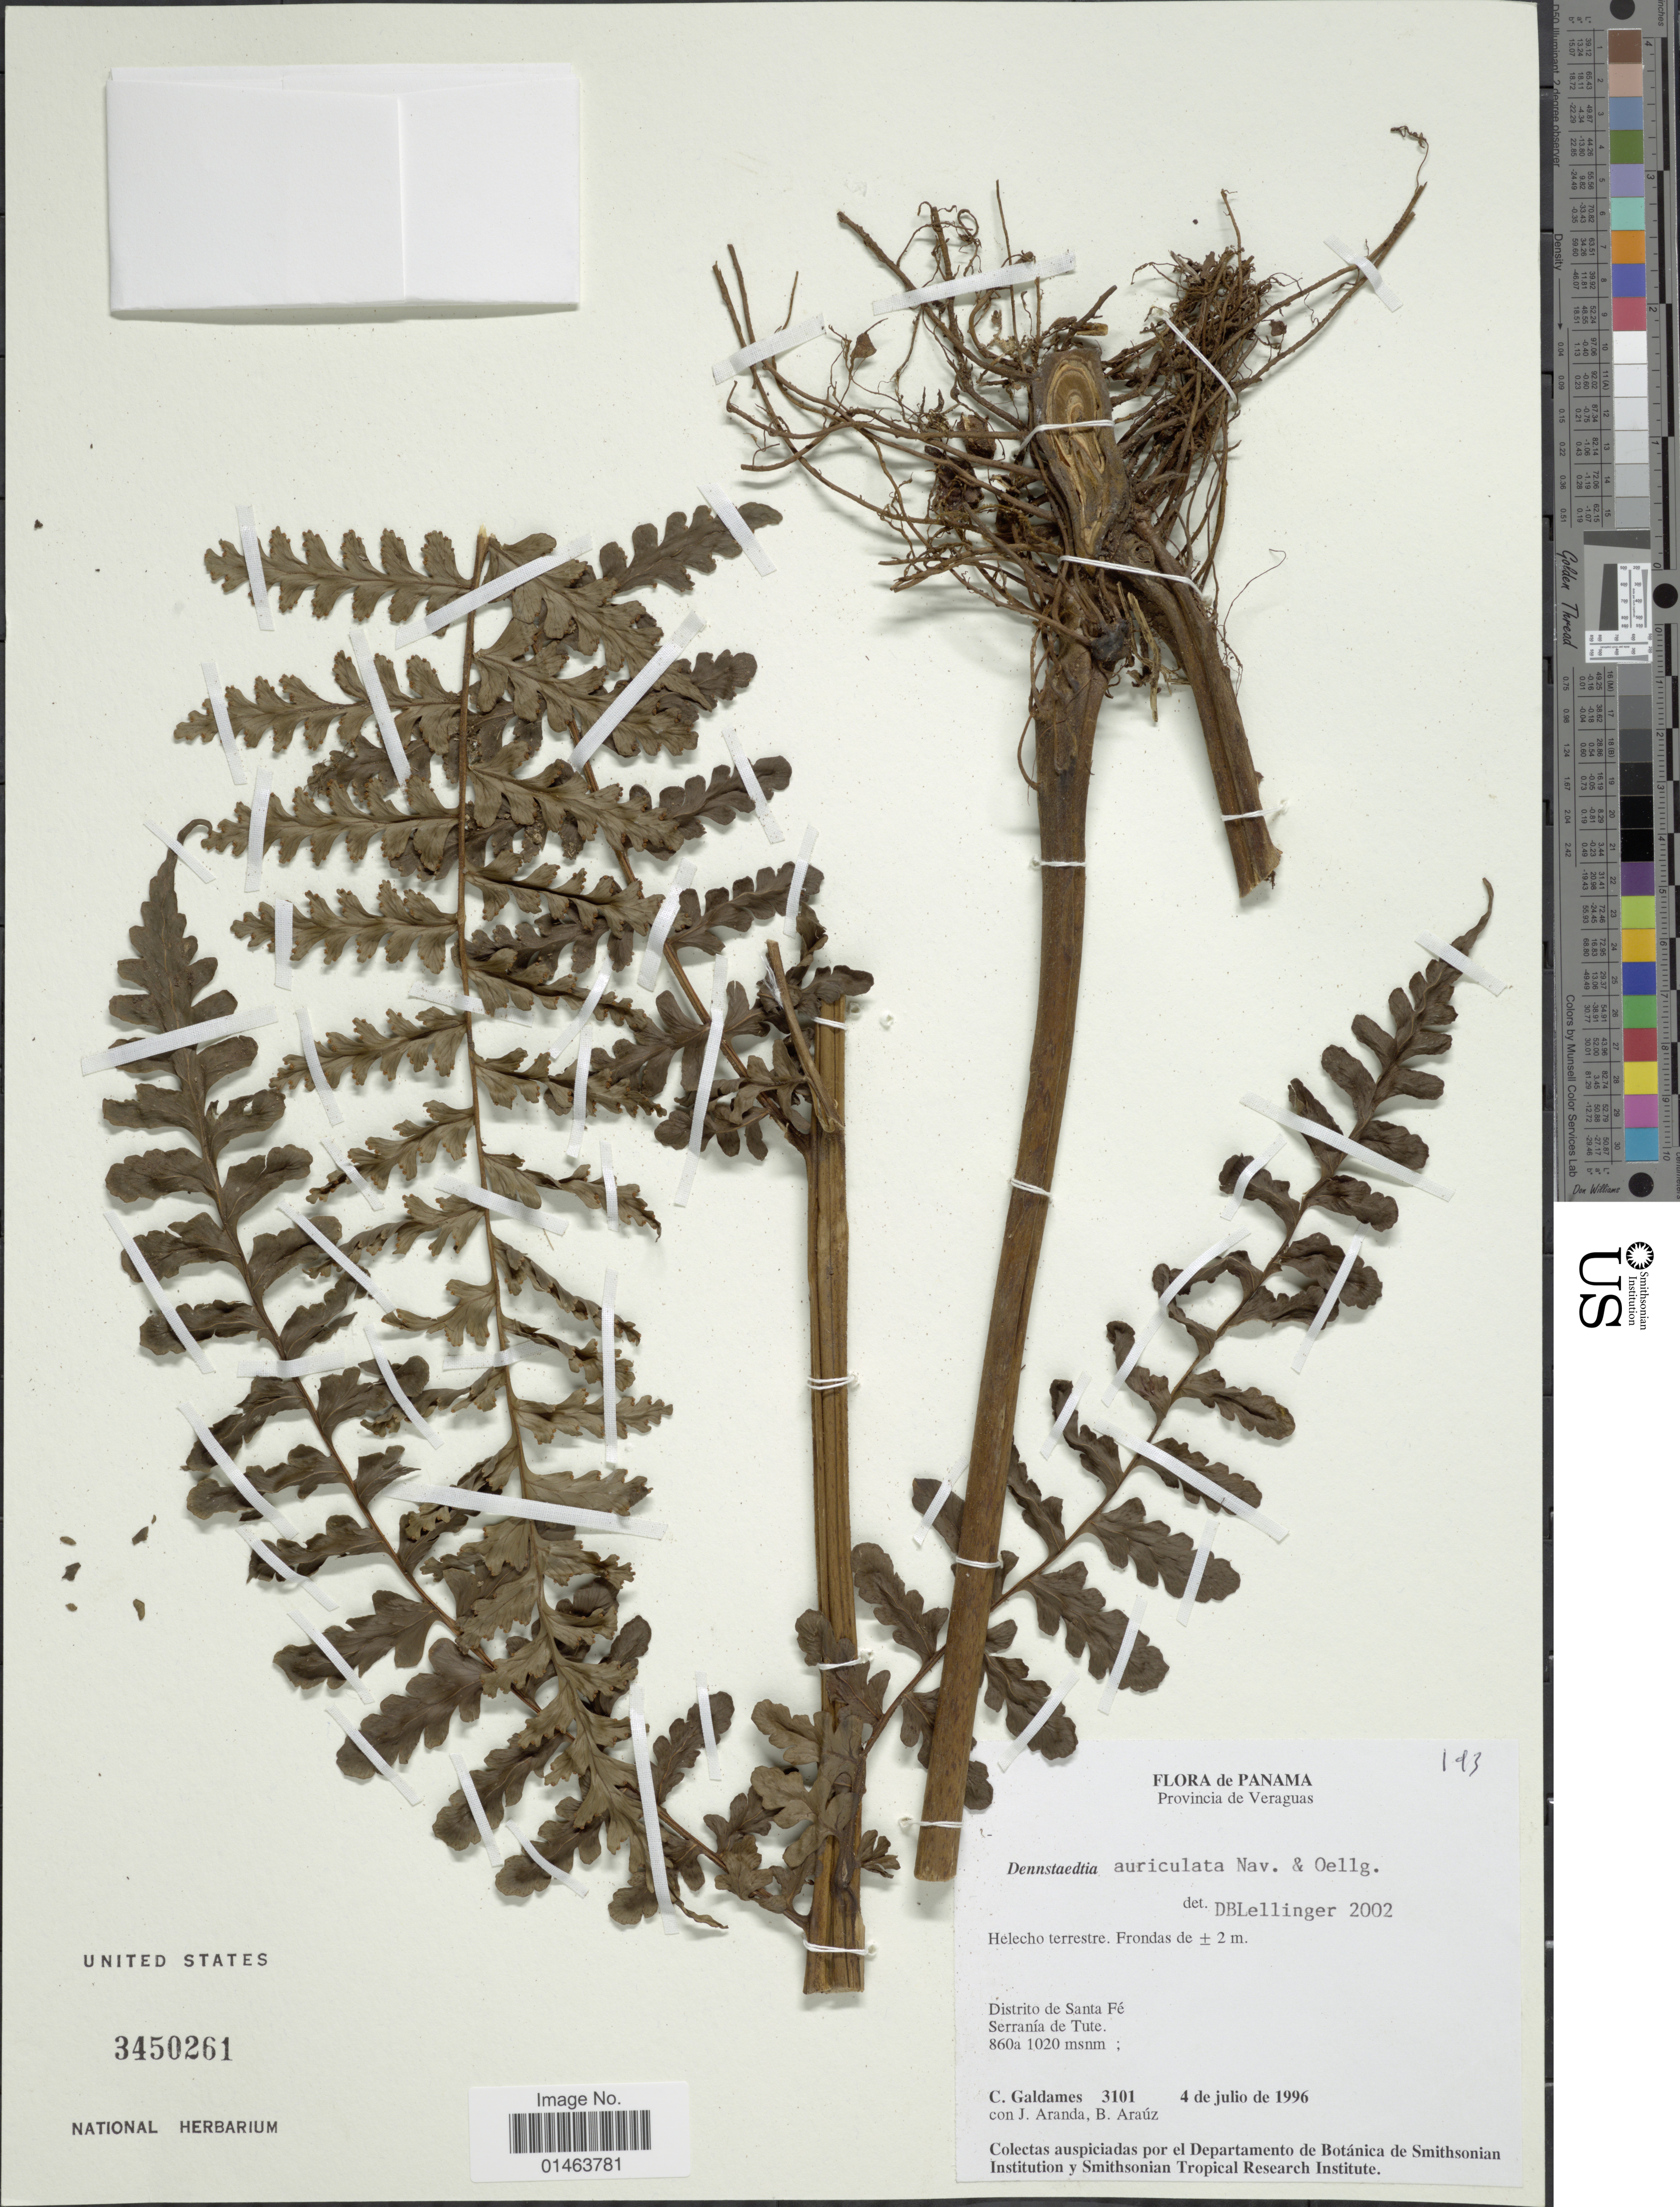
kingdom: Plantae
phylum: Tracheophyta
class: Polypodiopsida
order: Polypodiales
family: Dennstaedtiaceae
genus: Dennstaedtia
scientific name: Dennstaedtia auriculata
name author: Navarr. & B. Øllg.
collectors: C. Galdames, J. Aranda & B. Araúz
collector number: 3101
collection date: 1996-07-04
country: Panama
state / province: Veraguas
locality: Panama, Distrito de Santa Fe,Serrania de Tute.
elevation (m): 860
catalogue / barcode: US 3450261